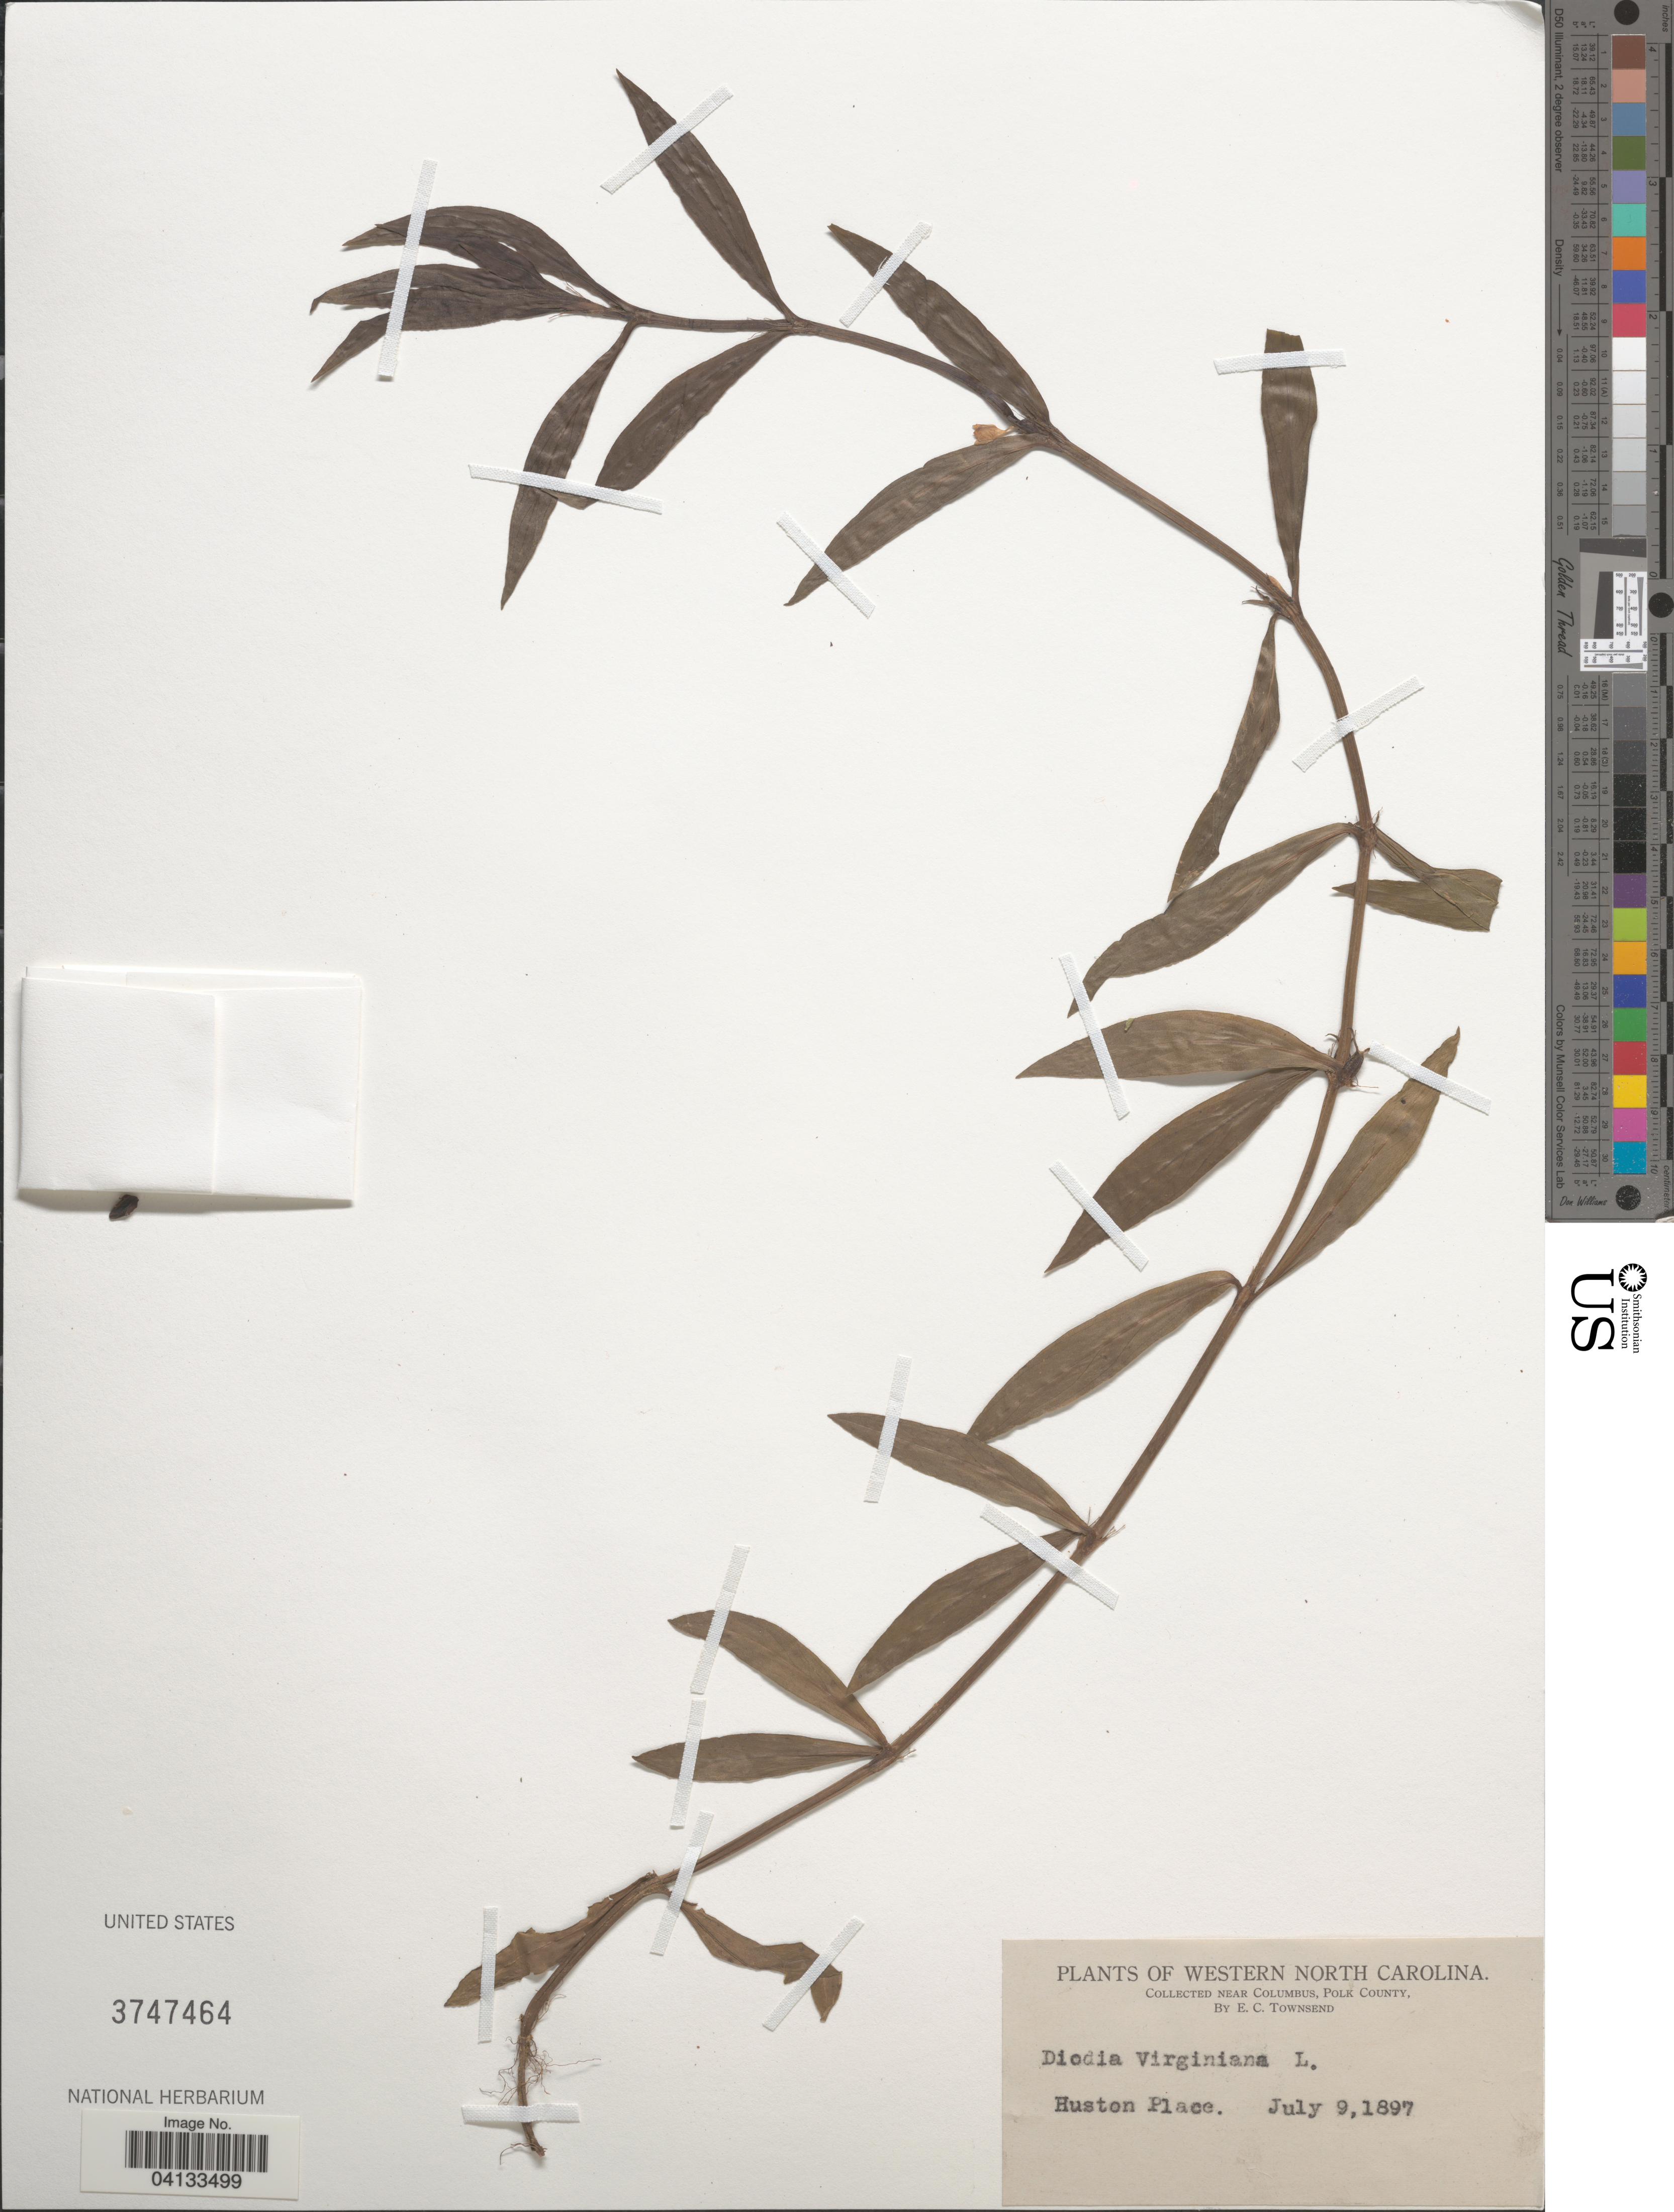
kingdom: Plantae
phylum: Tracheophyta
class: Magnoliopsida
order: Gentianales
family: Rubiaceae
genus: Diodia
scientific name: Diodia virginiana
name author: L.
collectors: E. C. Townsend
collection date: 1897-07-09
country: United States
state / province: North Carolina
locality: Western North Carolina. Near Columbus, Polk County. Huston Place.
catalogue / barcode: US 3747464